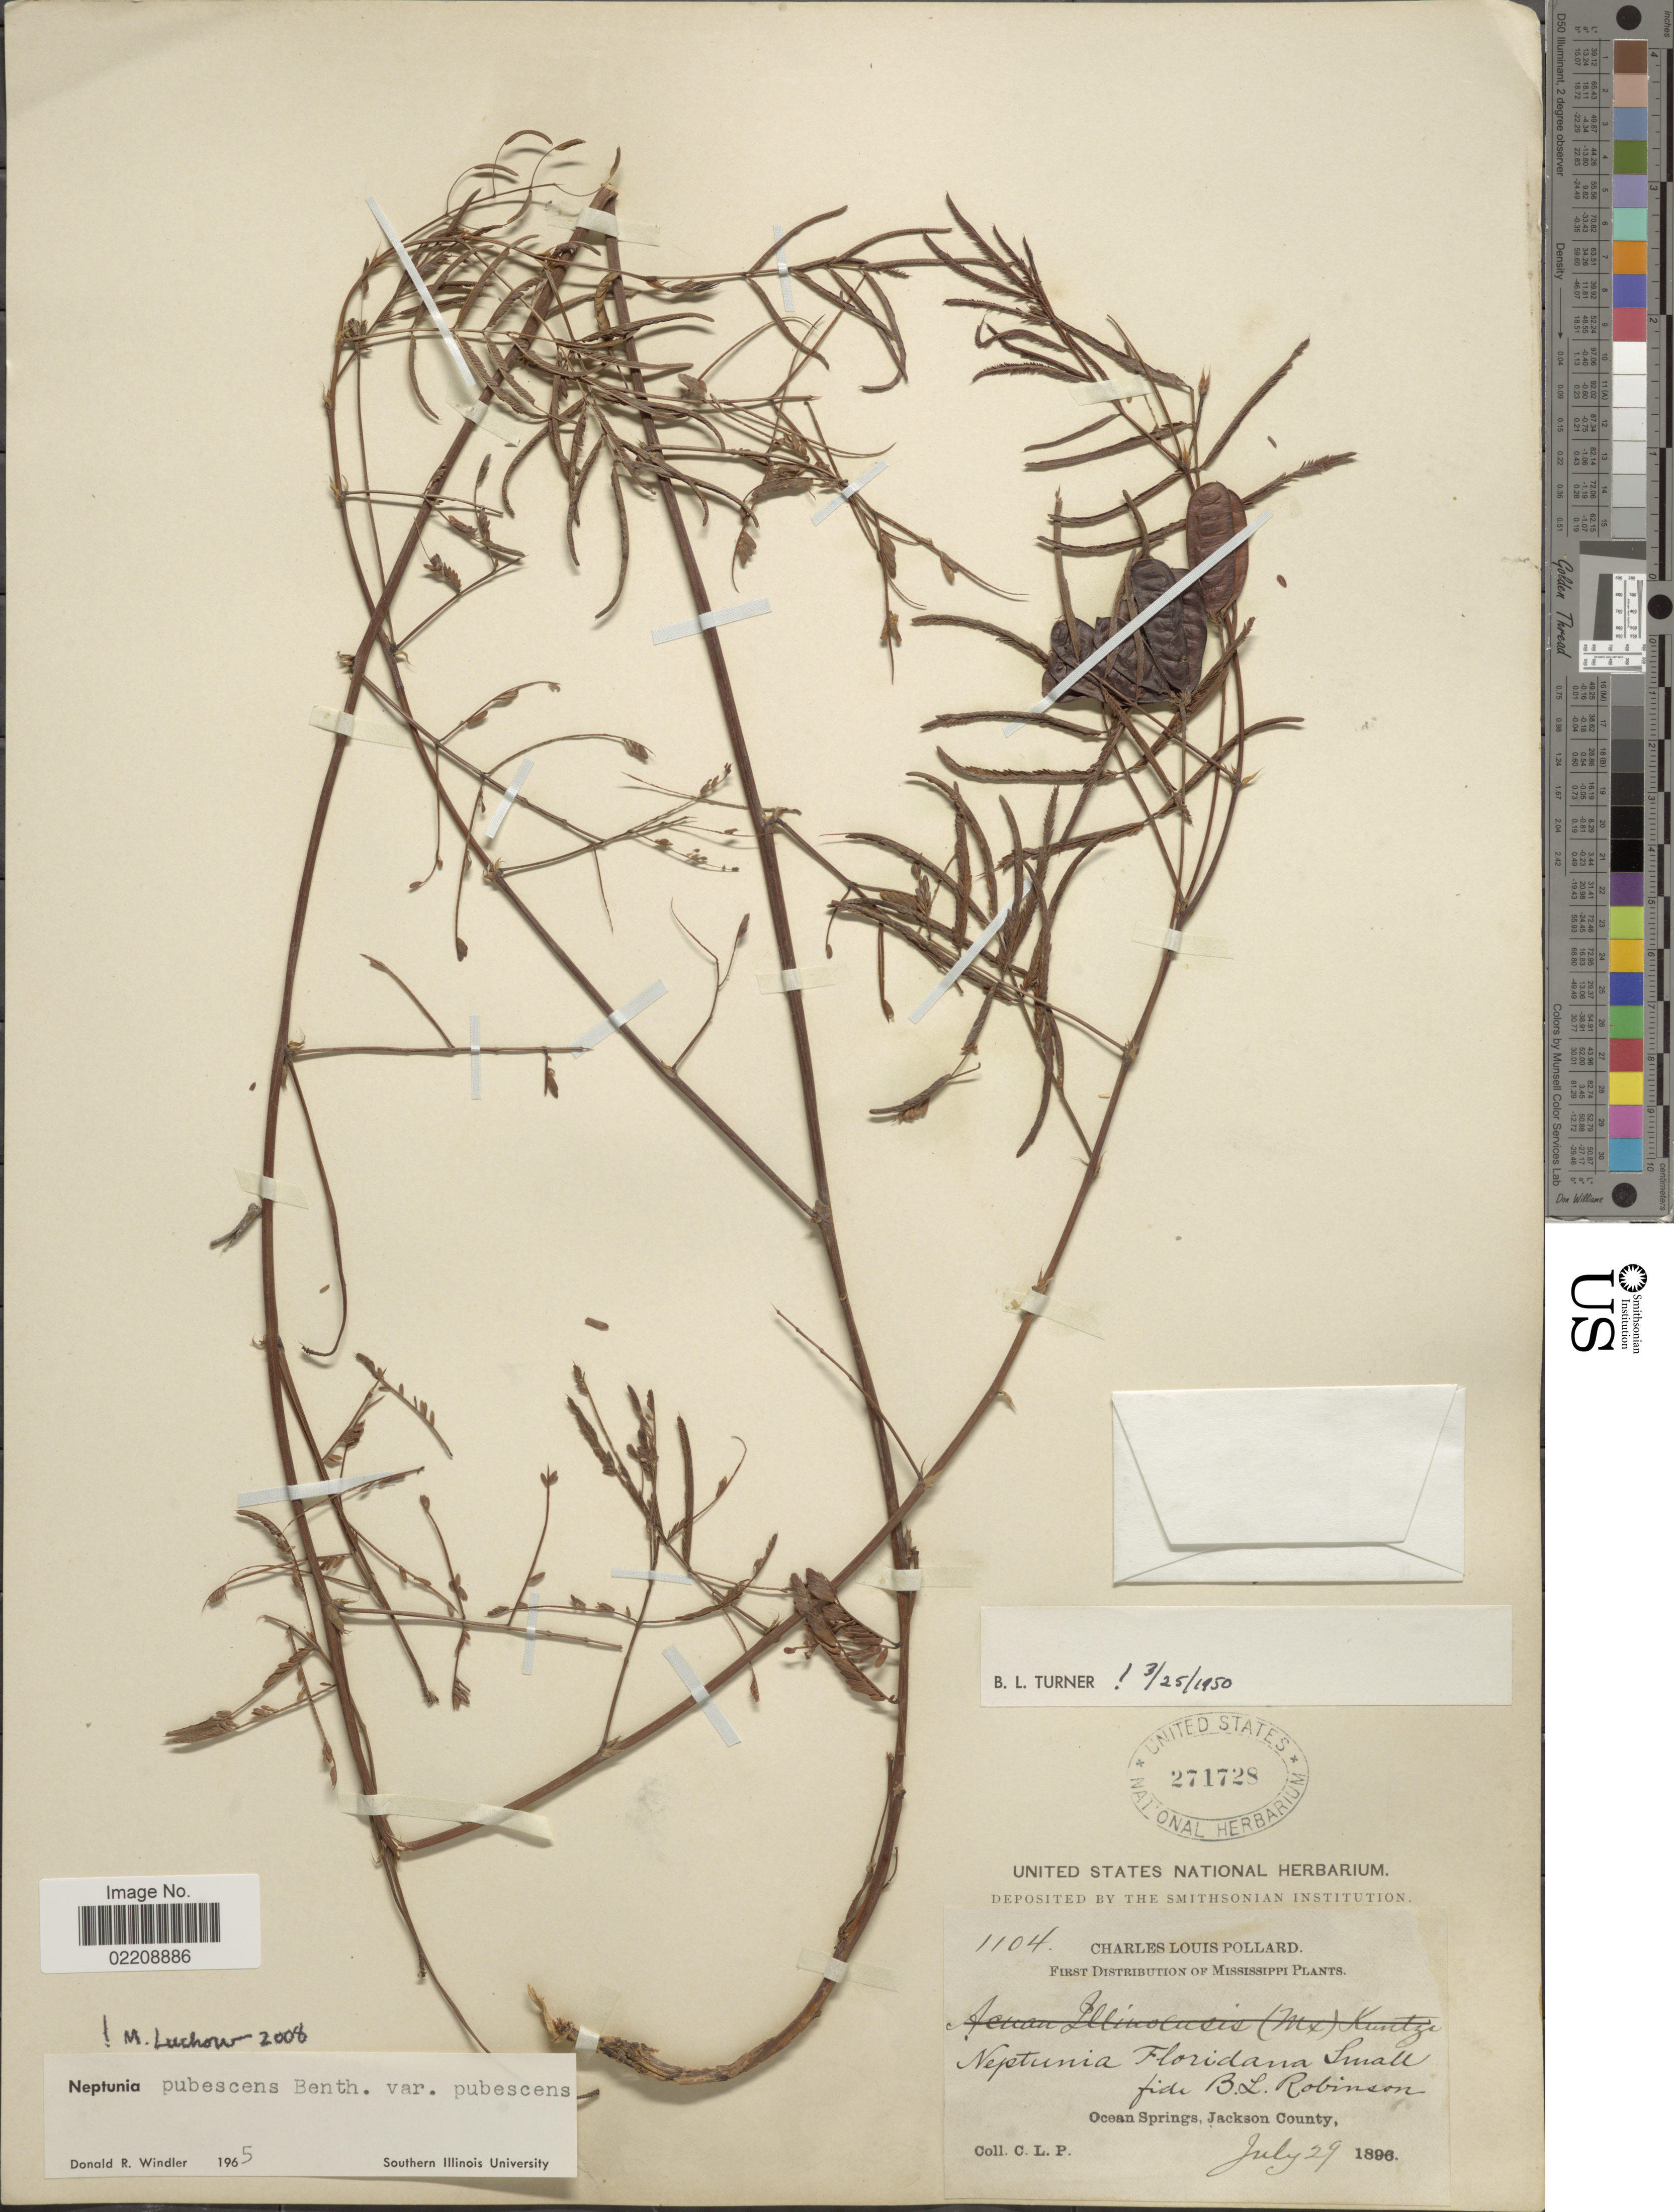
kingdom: Plantae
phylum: Tracheophyta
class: Magnoliopsida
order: Fabales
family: Fabaceae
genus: Neptunia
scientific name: Neptunia pubescens var. pubescens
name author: Benth.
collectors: C. L. Pollard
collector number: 1104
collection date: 1896-07-29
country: United States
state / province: Mississippi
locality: Ocean Springs, Jackson County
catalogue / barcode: US 271728